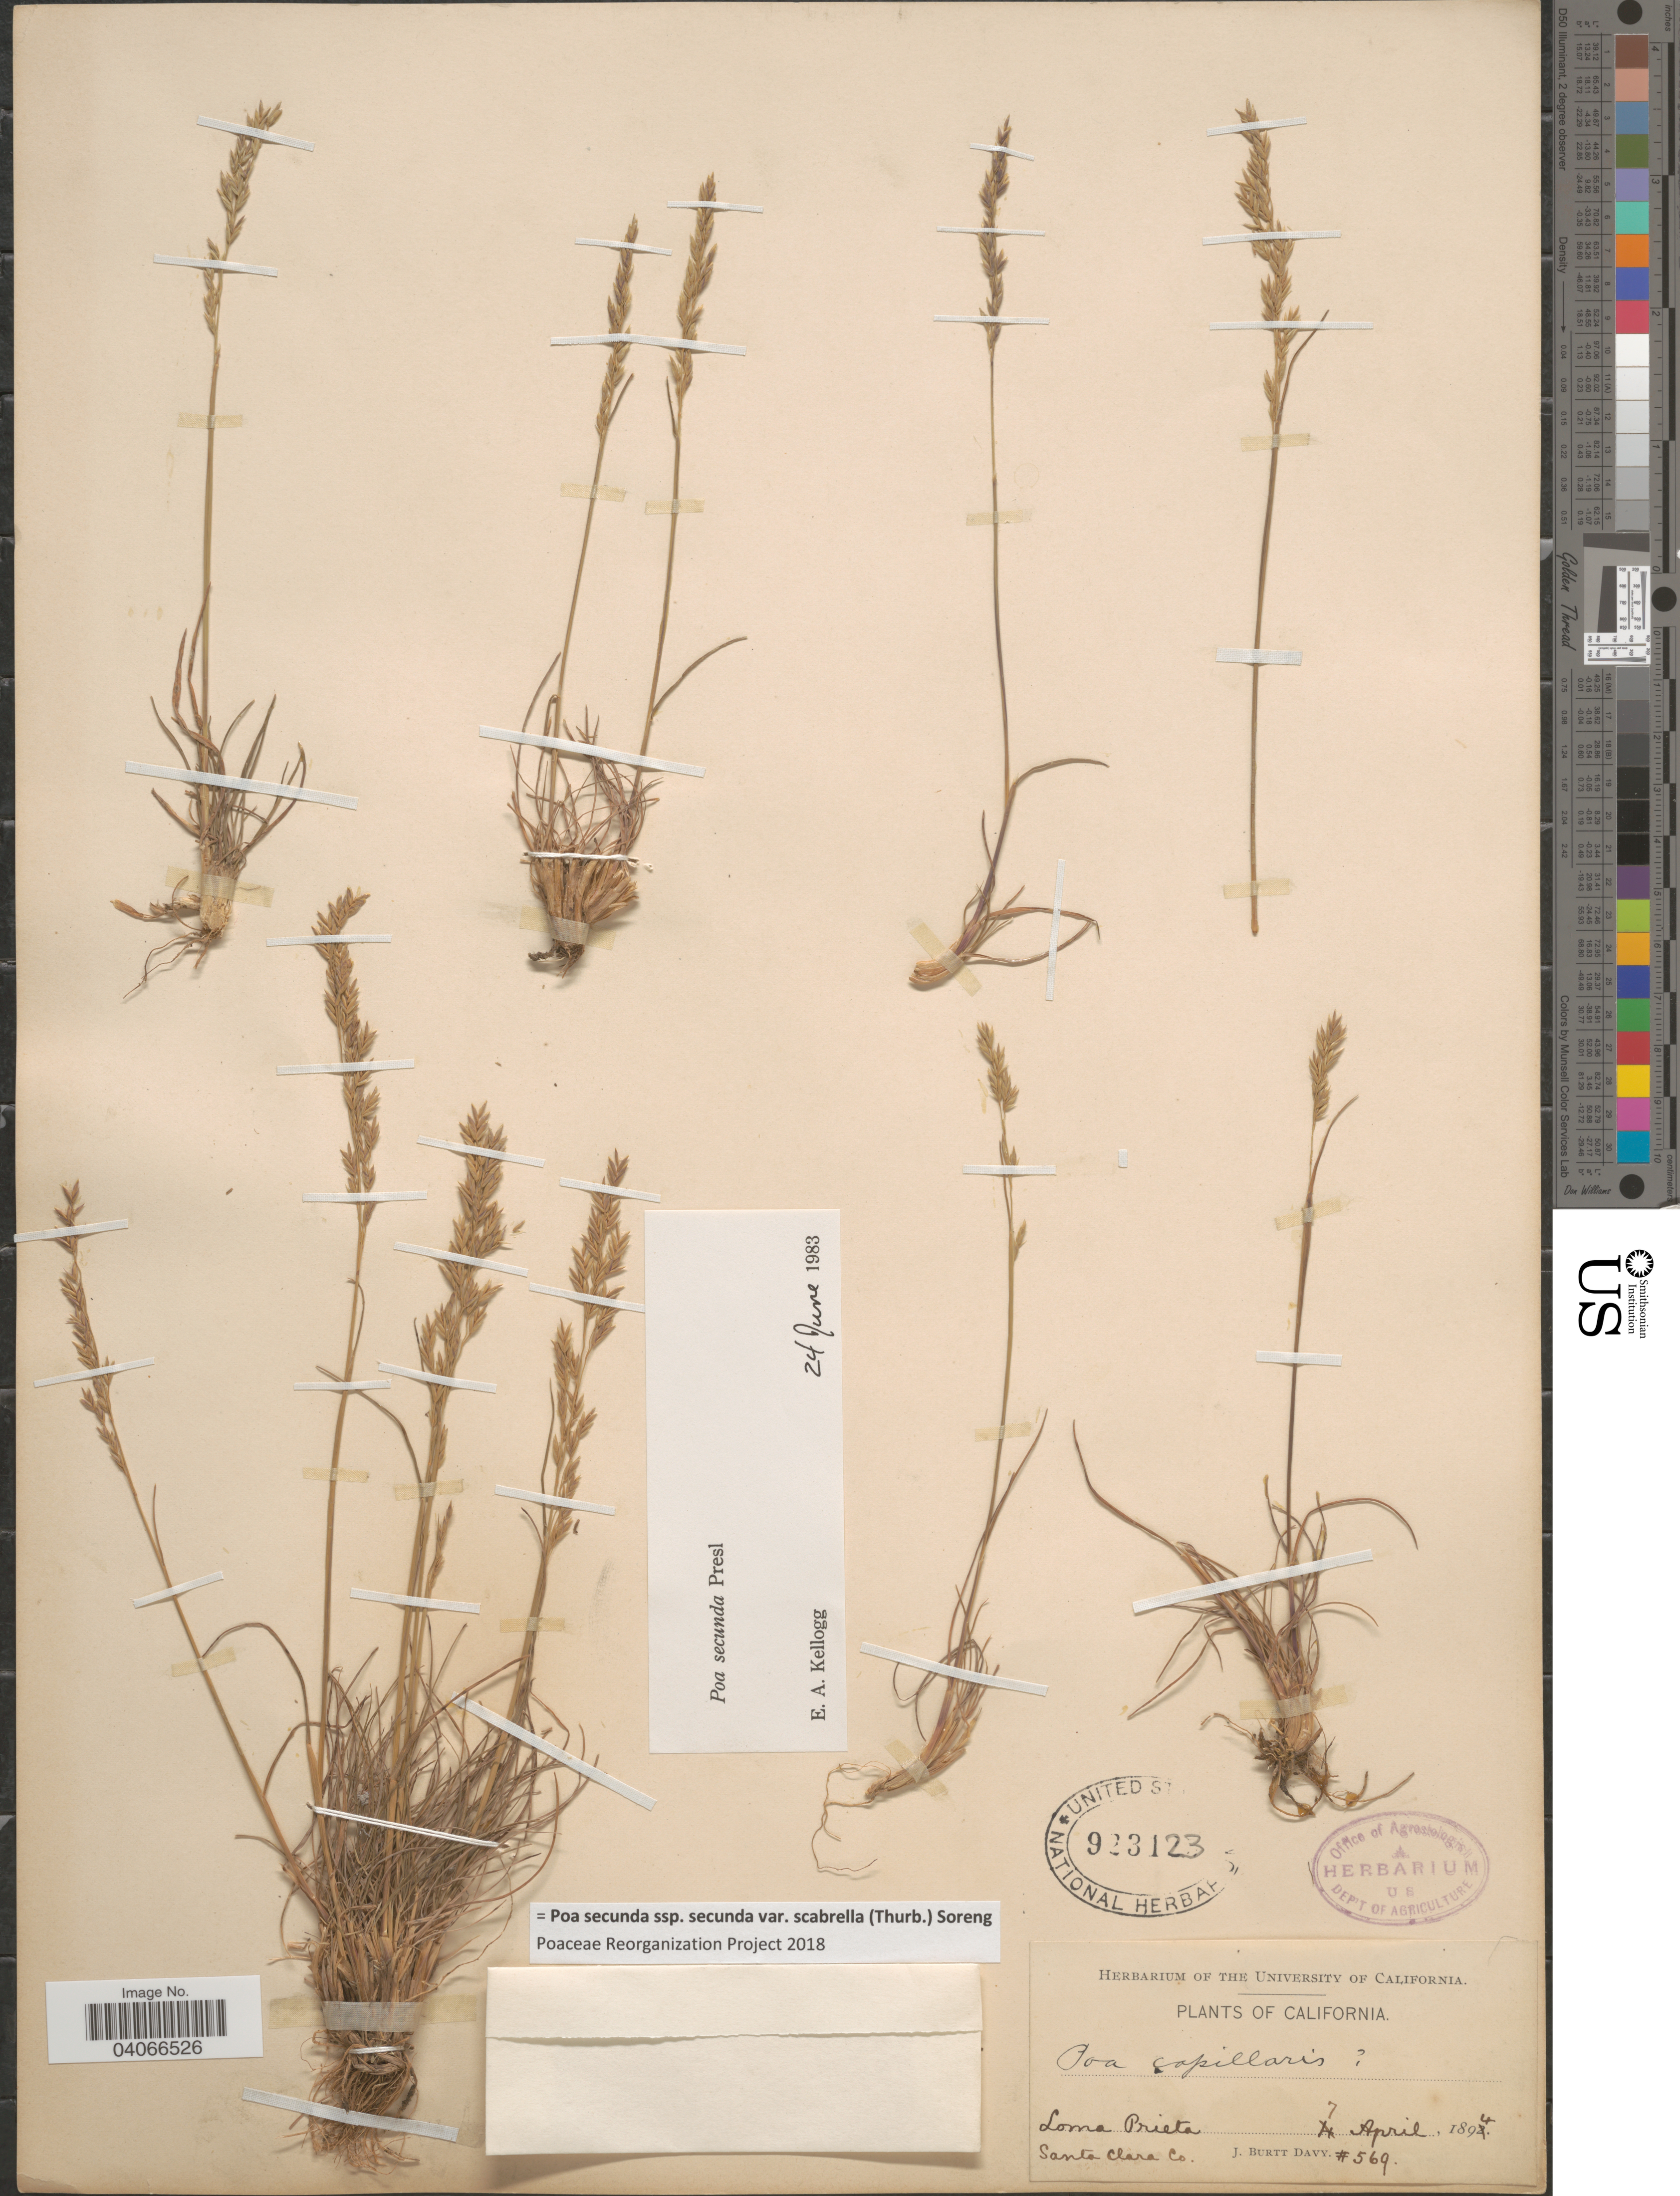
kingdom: Plantae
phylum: Tracheophyta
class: Liliopsida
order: Poales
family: Poaceae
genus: Poa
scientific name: Poa secunda subsp. secunda var. scabrella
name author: (Thurb.) Soreng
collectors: J. Burtt Davy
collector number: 569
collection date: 1894-04-07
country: United States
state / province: California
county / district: Santa Clara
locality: Loma Prieta. Santa Clara Co.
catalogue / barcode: US 923123